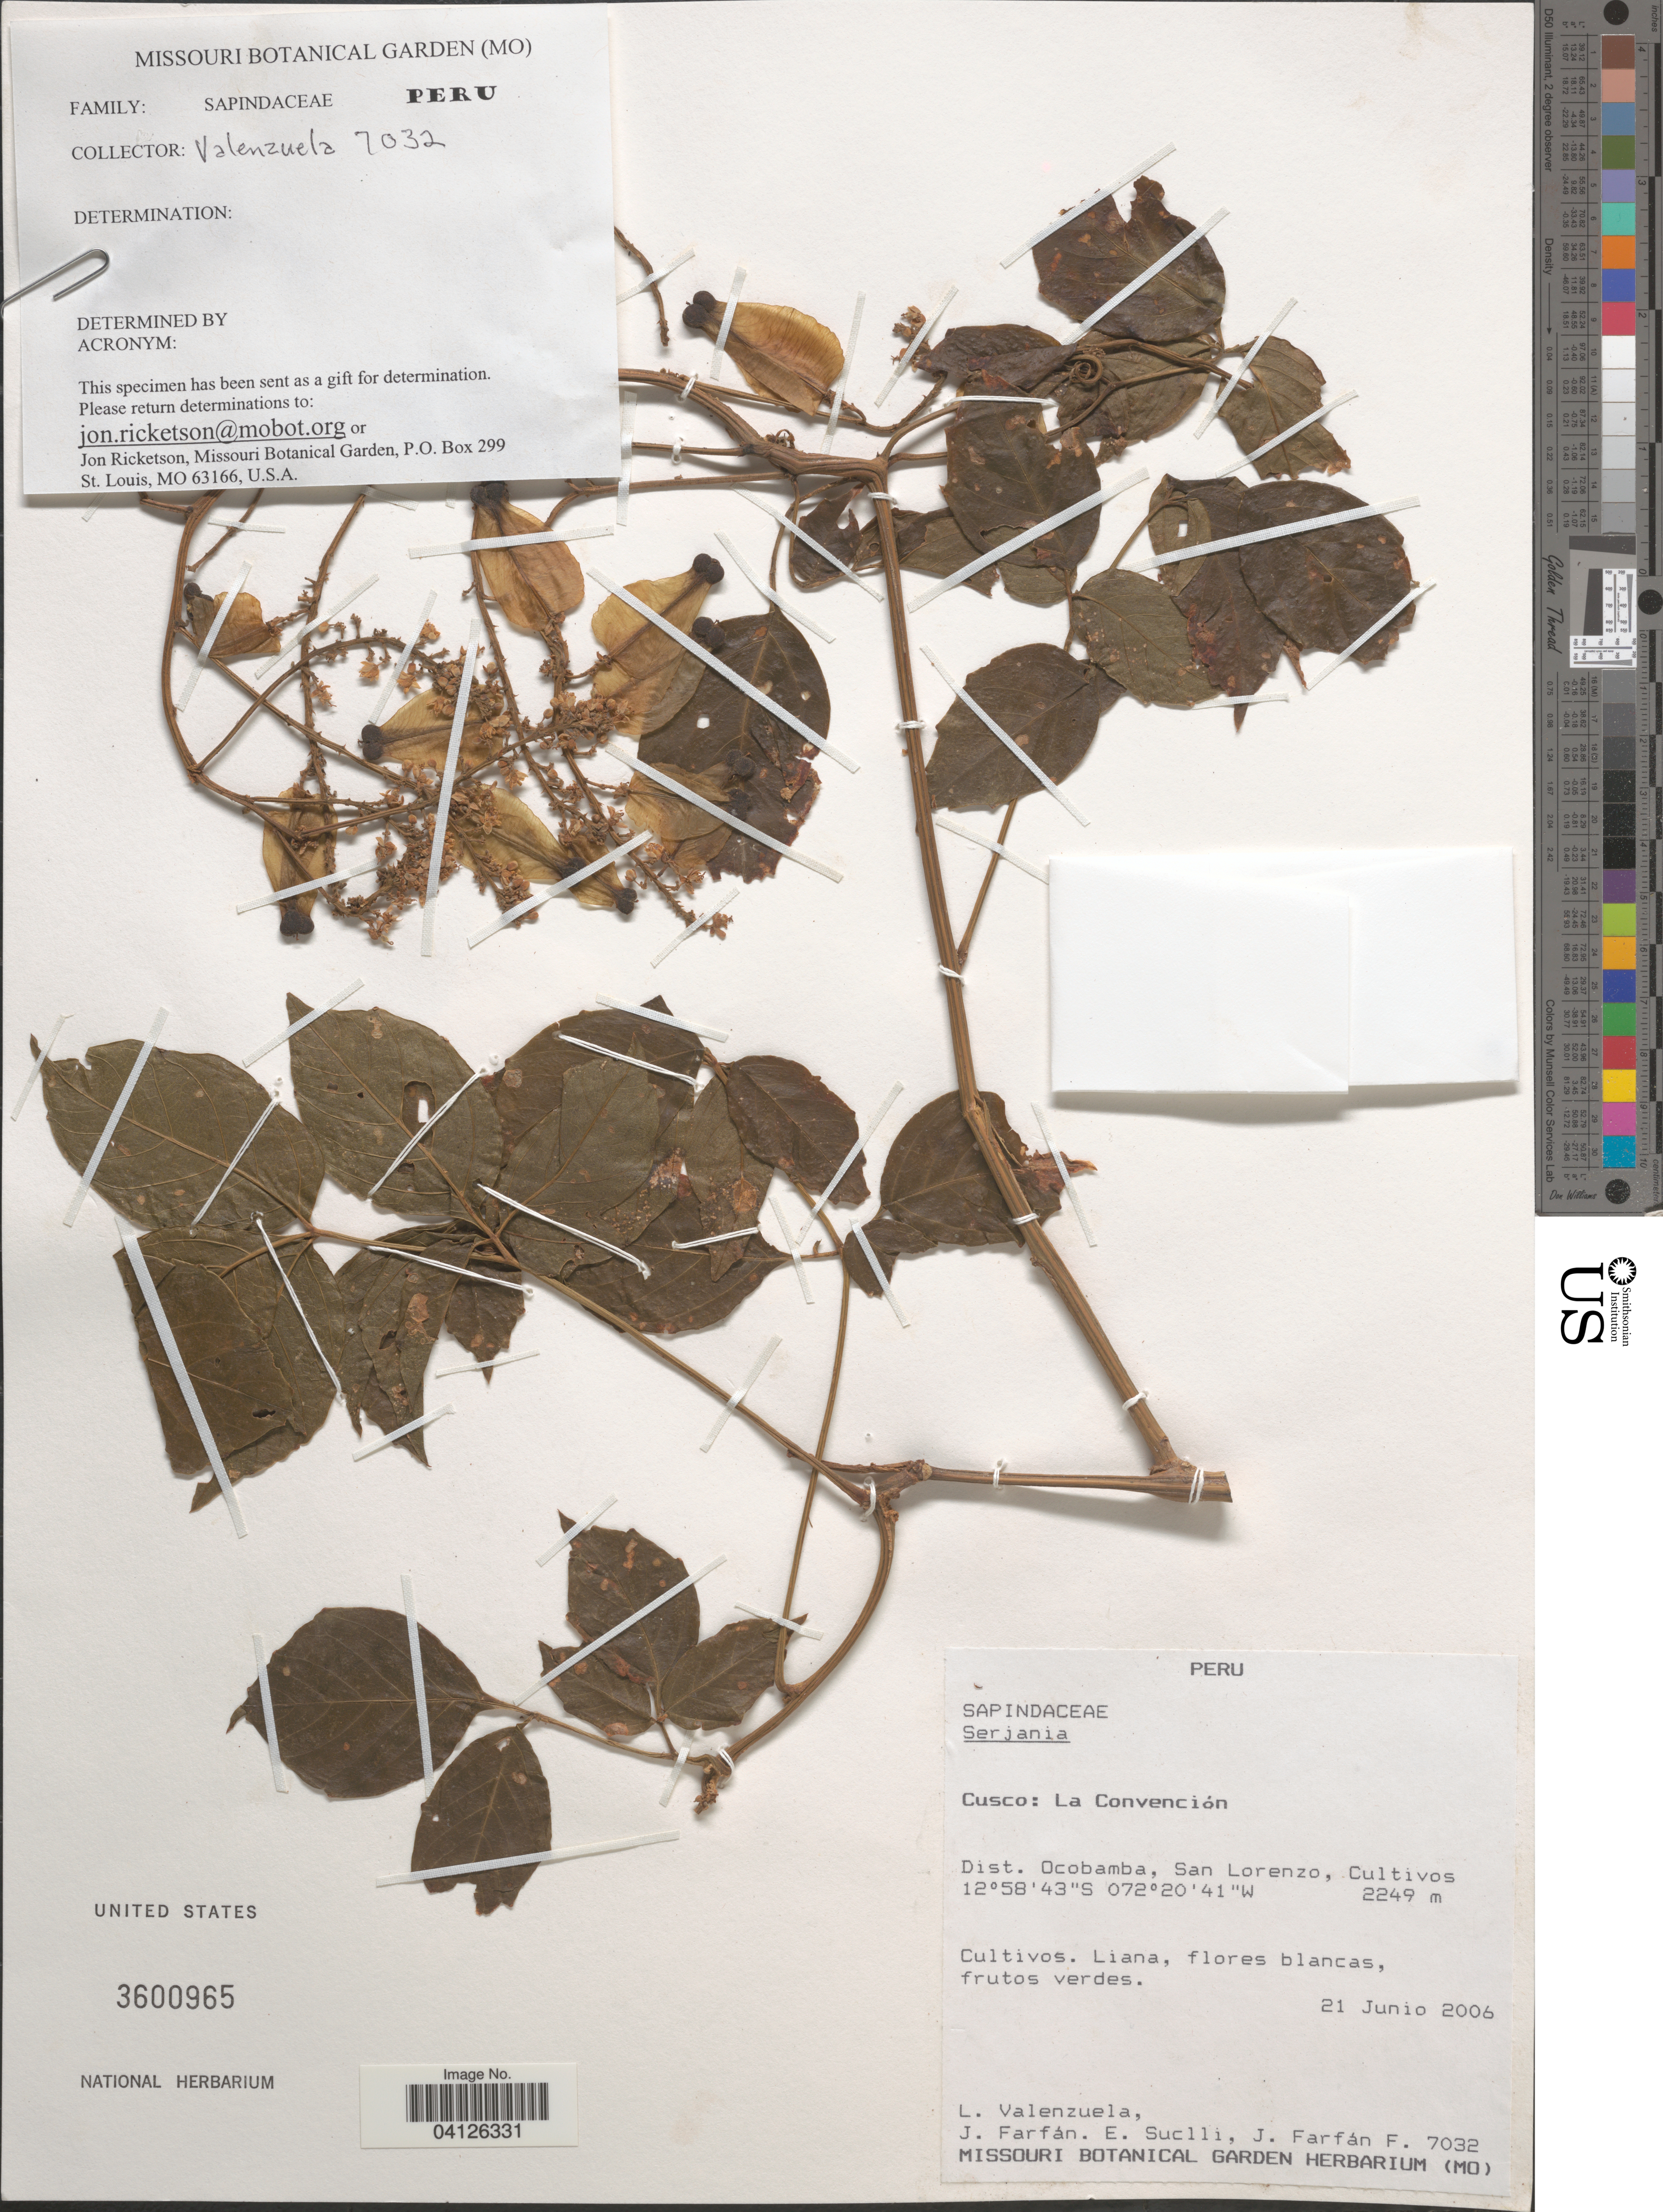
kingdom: Plantae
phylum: Tracheophyta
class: Magnoliopsida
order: Sapindales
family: Sapindaceae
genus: Serjania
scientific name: Serjania glabrata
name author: Kunth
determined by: Acevedo-Rodriguez, P., (US), Smithsonian Institution - National Museum of Natural History (UNITED STATES)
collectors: L. Valenzuela, J. Farfán, E. Suclli & J. Farfán F.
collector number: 7032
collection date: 2006-06-21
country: Peru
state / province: Cusco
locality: La Convención. Dist. Ocobamba, San Lorenzo.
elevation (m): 2249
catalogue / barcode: US 3600965